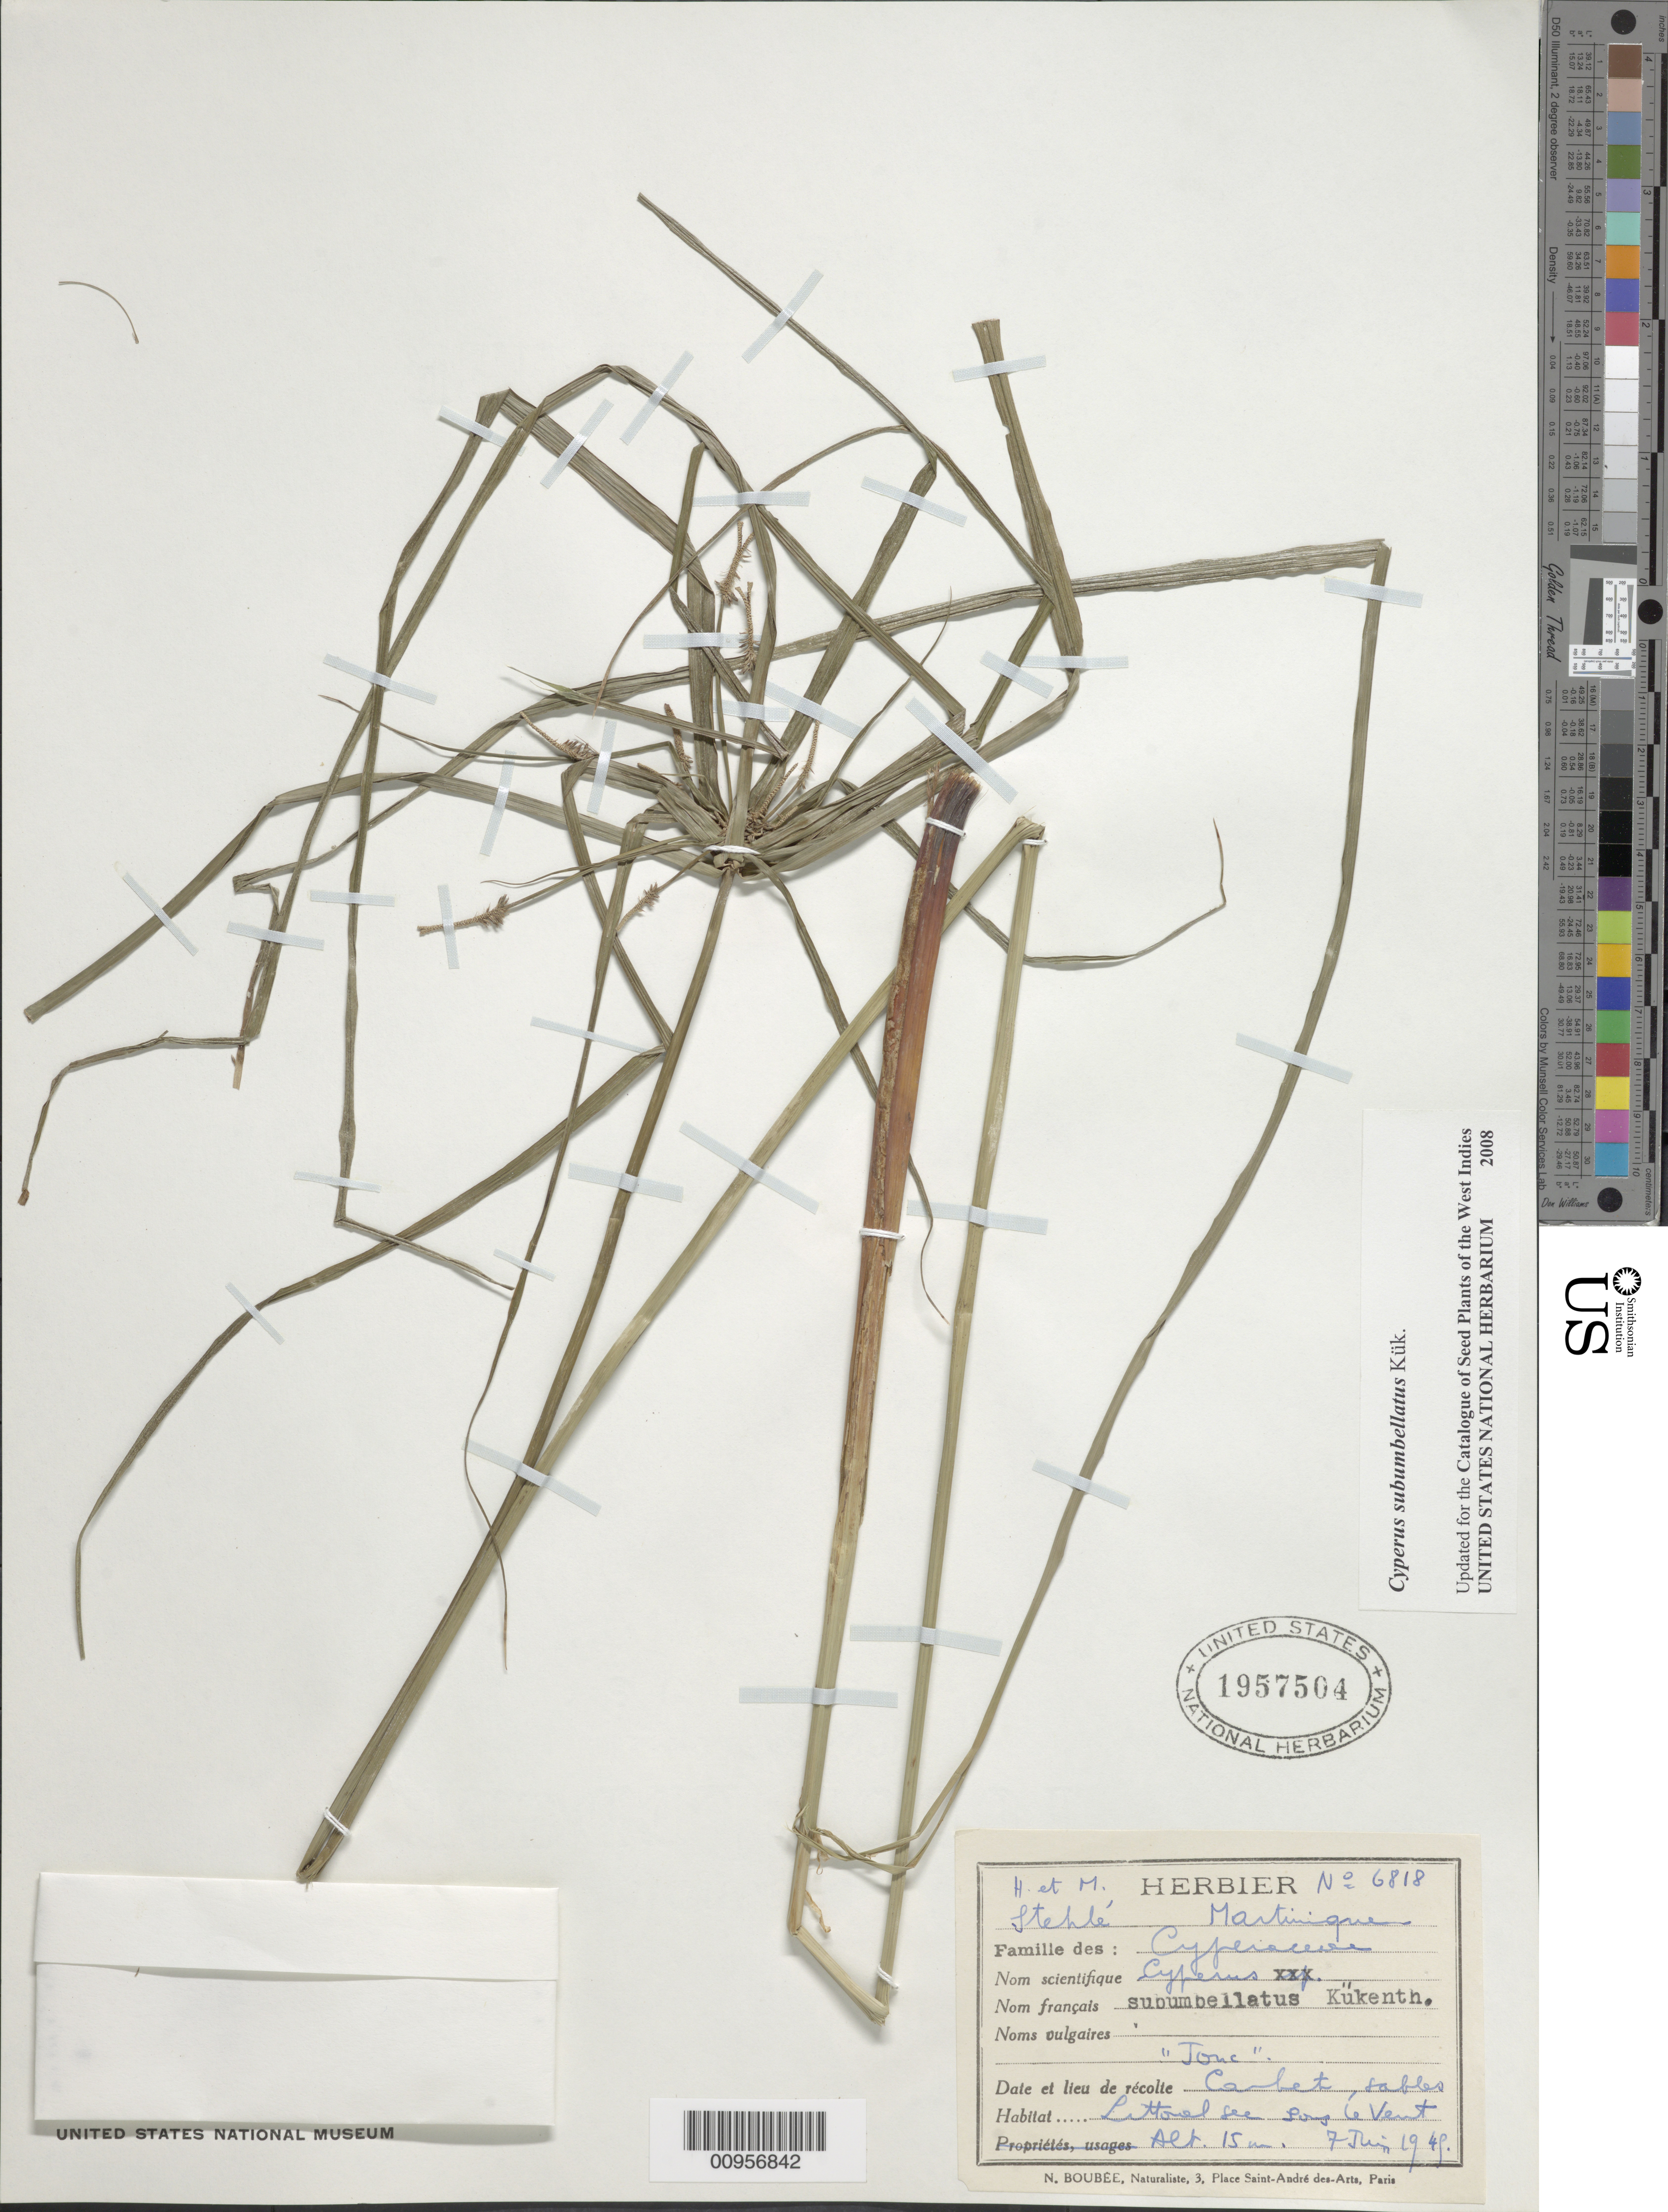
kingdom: Plantae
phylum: Tracheophyta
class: Liliopsida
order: Poales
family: Cyperaceae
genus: Cyperus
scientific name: Cyperus subumbellatus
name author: Kük.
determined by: Strong, M. T., (US), Smithsonian Institution - National Museum of Natural History (UNITED STATES)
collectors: H. Stehlé & M. Stehlé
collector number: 6818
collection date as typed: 07 Jun 1945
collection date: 1945-06-07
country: Martinique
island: Martinique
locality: Carbet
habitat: Sables, littoral sec sous le vert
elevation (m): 15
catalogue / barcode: US 1957504